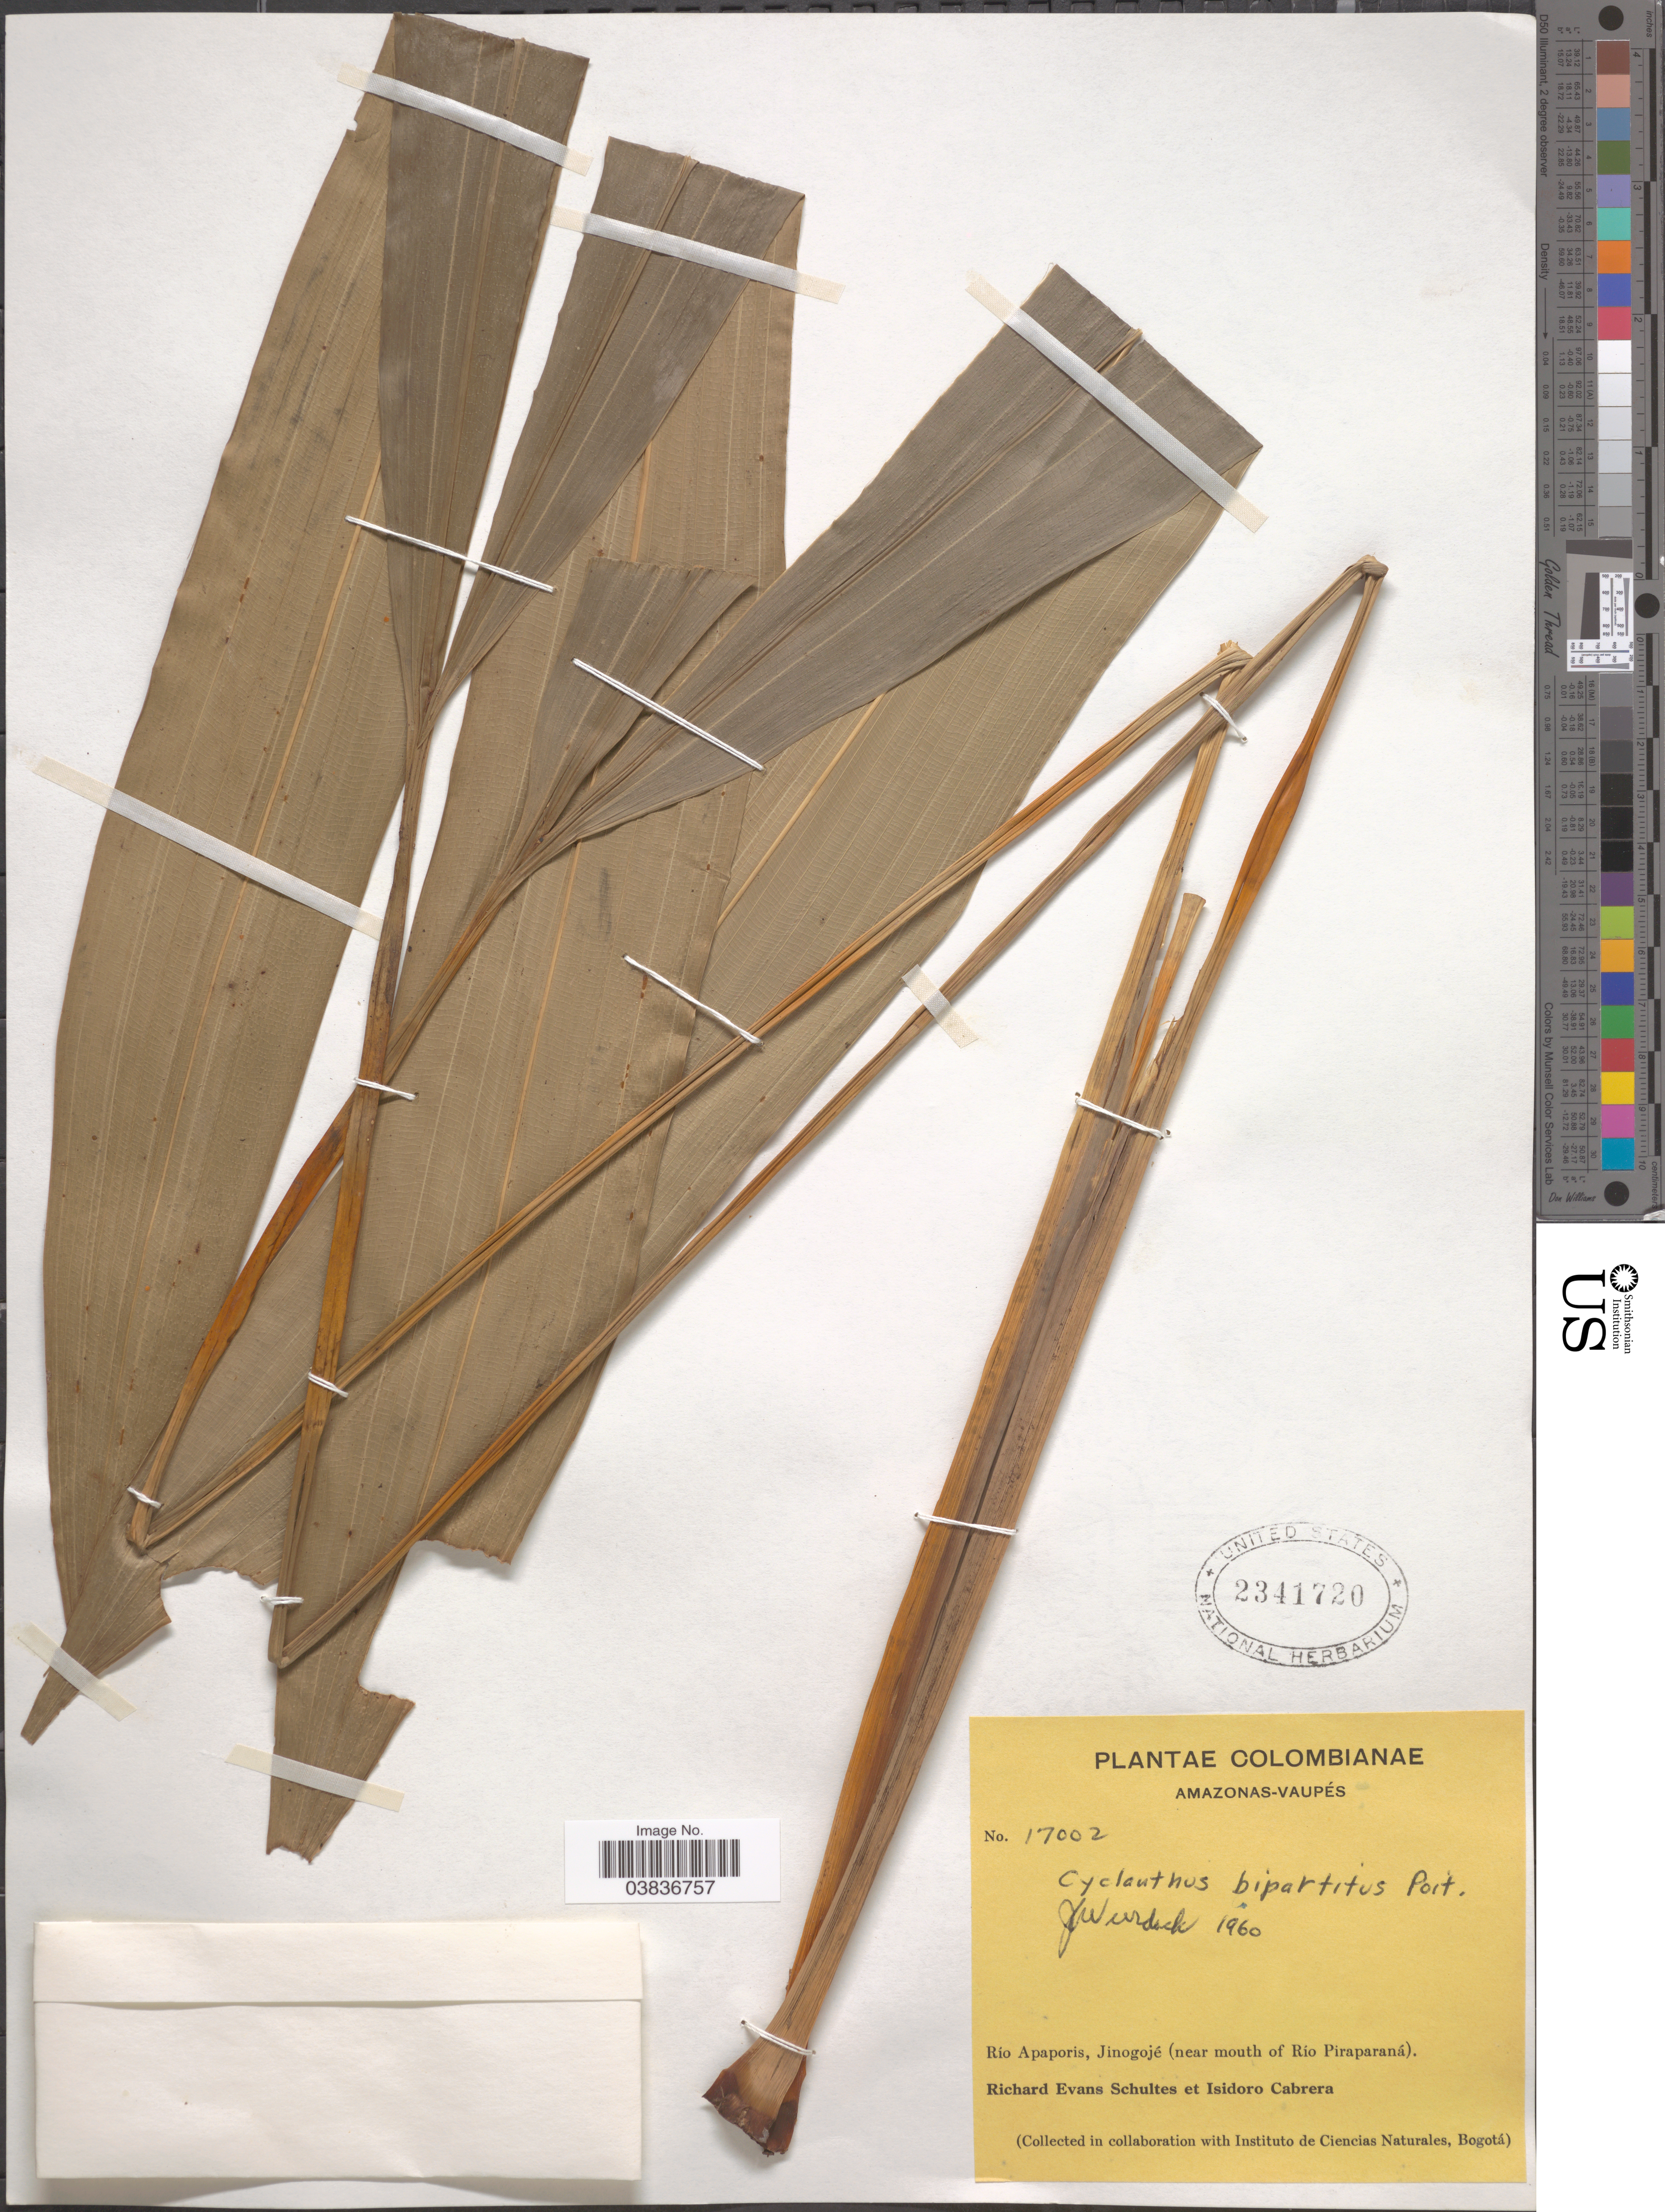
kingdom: Plantae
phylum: Tracheophyta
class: Liliopsida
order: Pandanales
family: Cyclanthaceae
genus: Cyclanthus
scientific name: Cyclanthus bipartitus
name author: Poit. ex A. Rich.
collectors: R. E. Schultes & I. Cabrera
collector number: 17002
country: Colombia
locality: Amazonas-Vaupés. Río Apaporis, Jinogojé (near mouth of Río Piraparaná).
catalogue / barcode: US 2341720